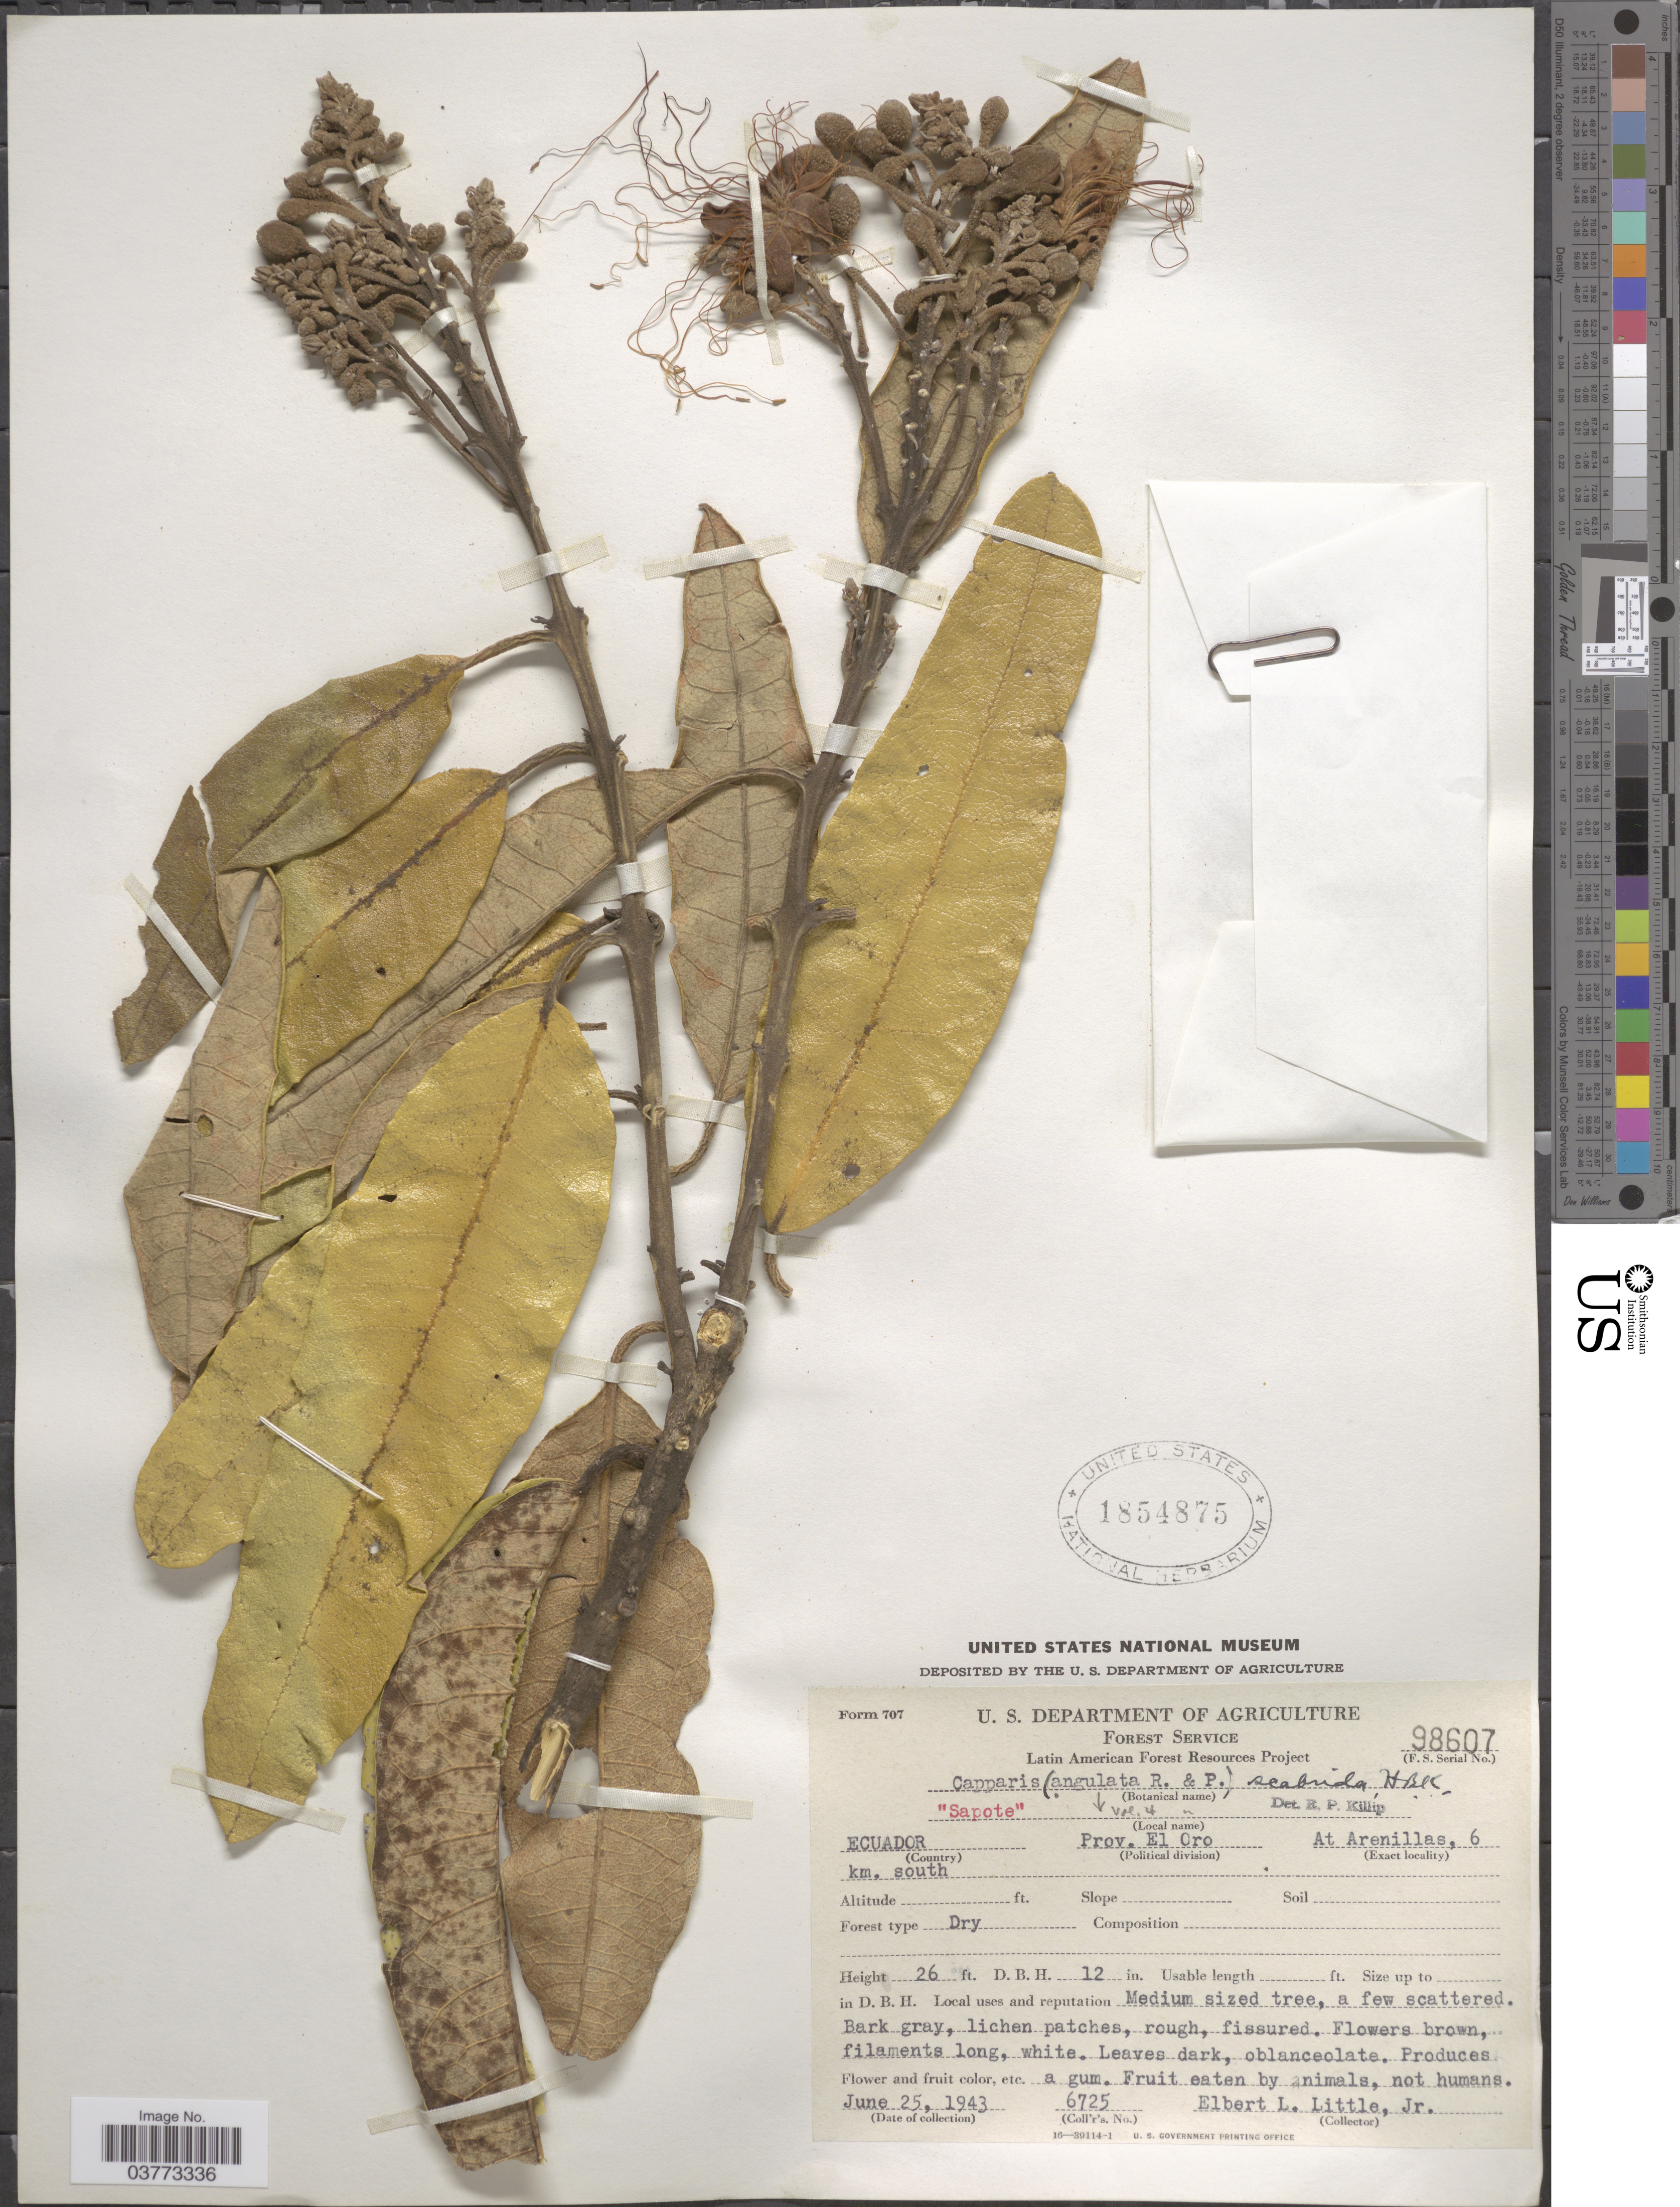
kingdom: Plantae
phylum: Tracheophyta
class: Magnoliopsida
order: Brassicales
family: Capparaceae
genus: Colicodendron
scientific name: Colicodendron angulatum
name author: (Ruiz & Pav. ex DC.) Hutch.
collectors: E. L. Little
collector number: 6725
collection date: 1943-06-25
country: Ecuador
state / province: El Oro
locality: At Arenillas 6 km. south.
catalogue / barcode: US 1854875